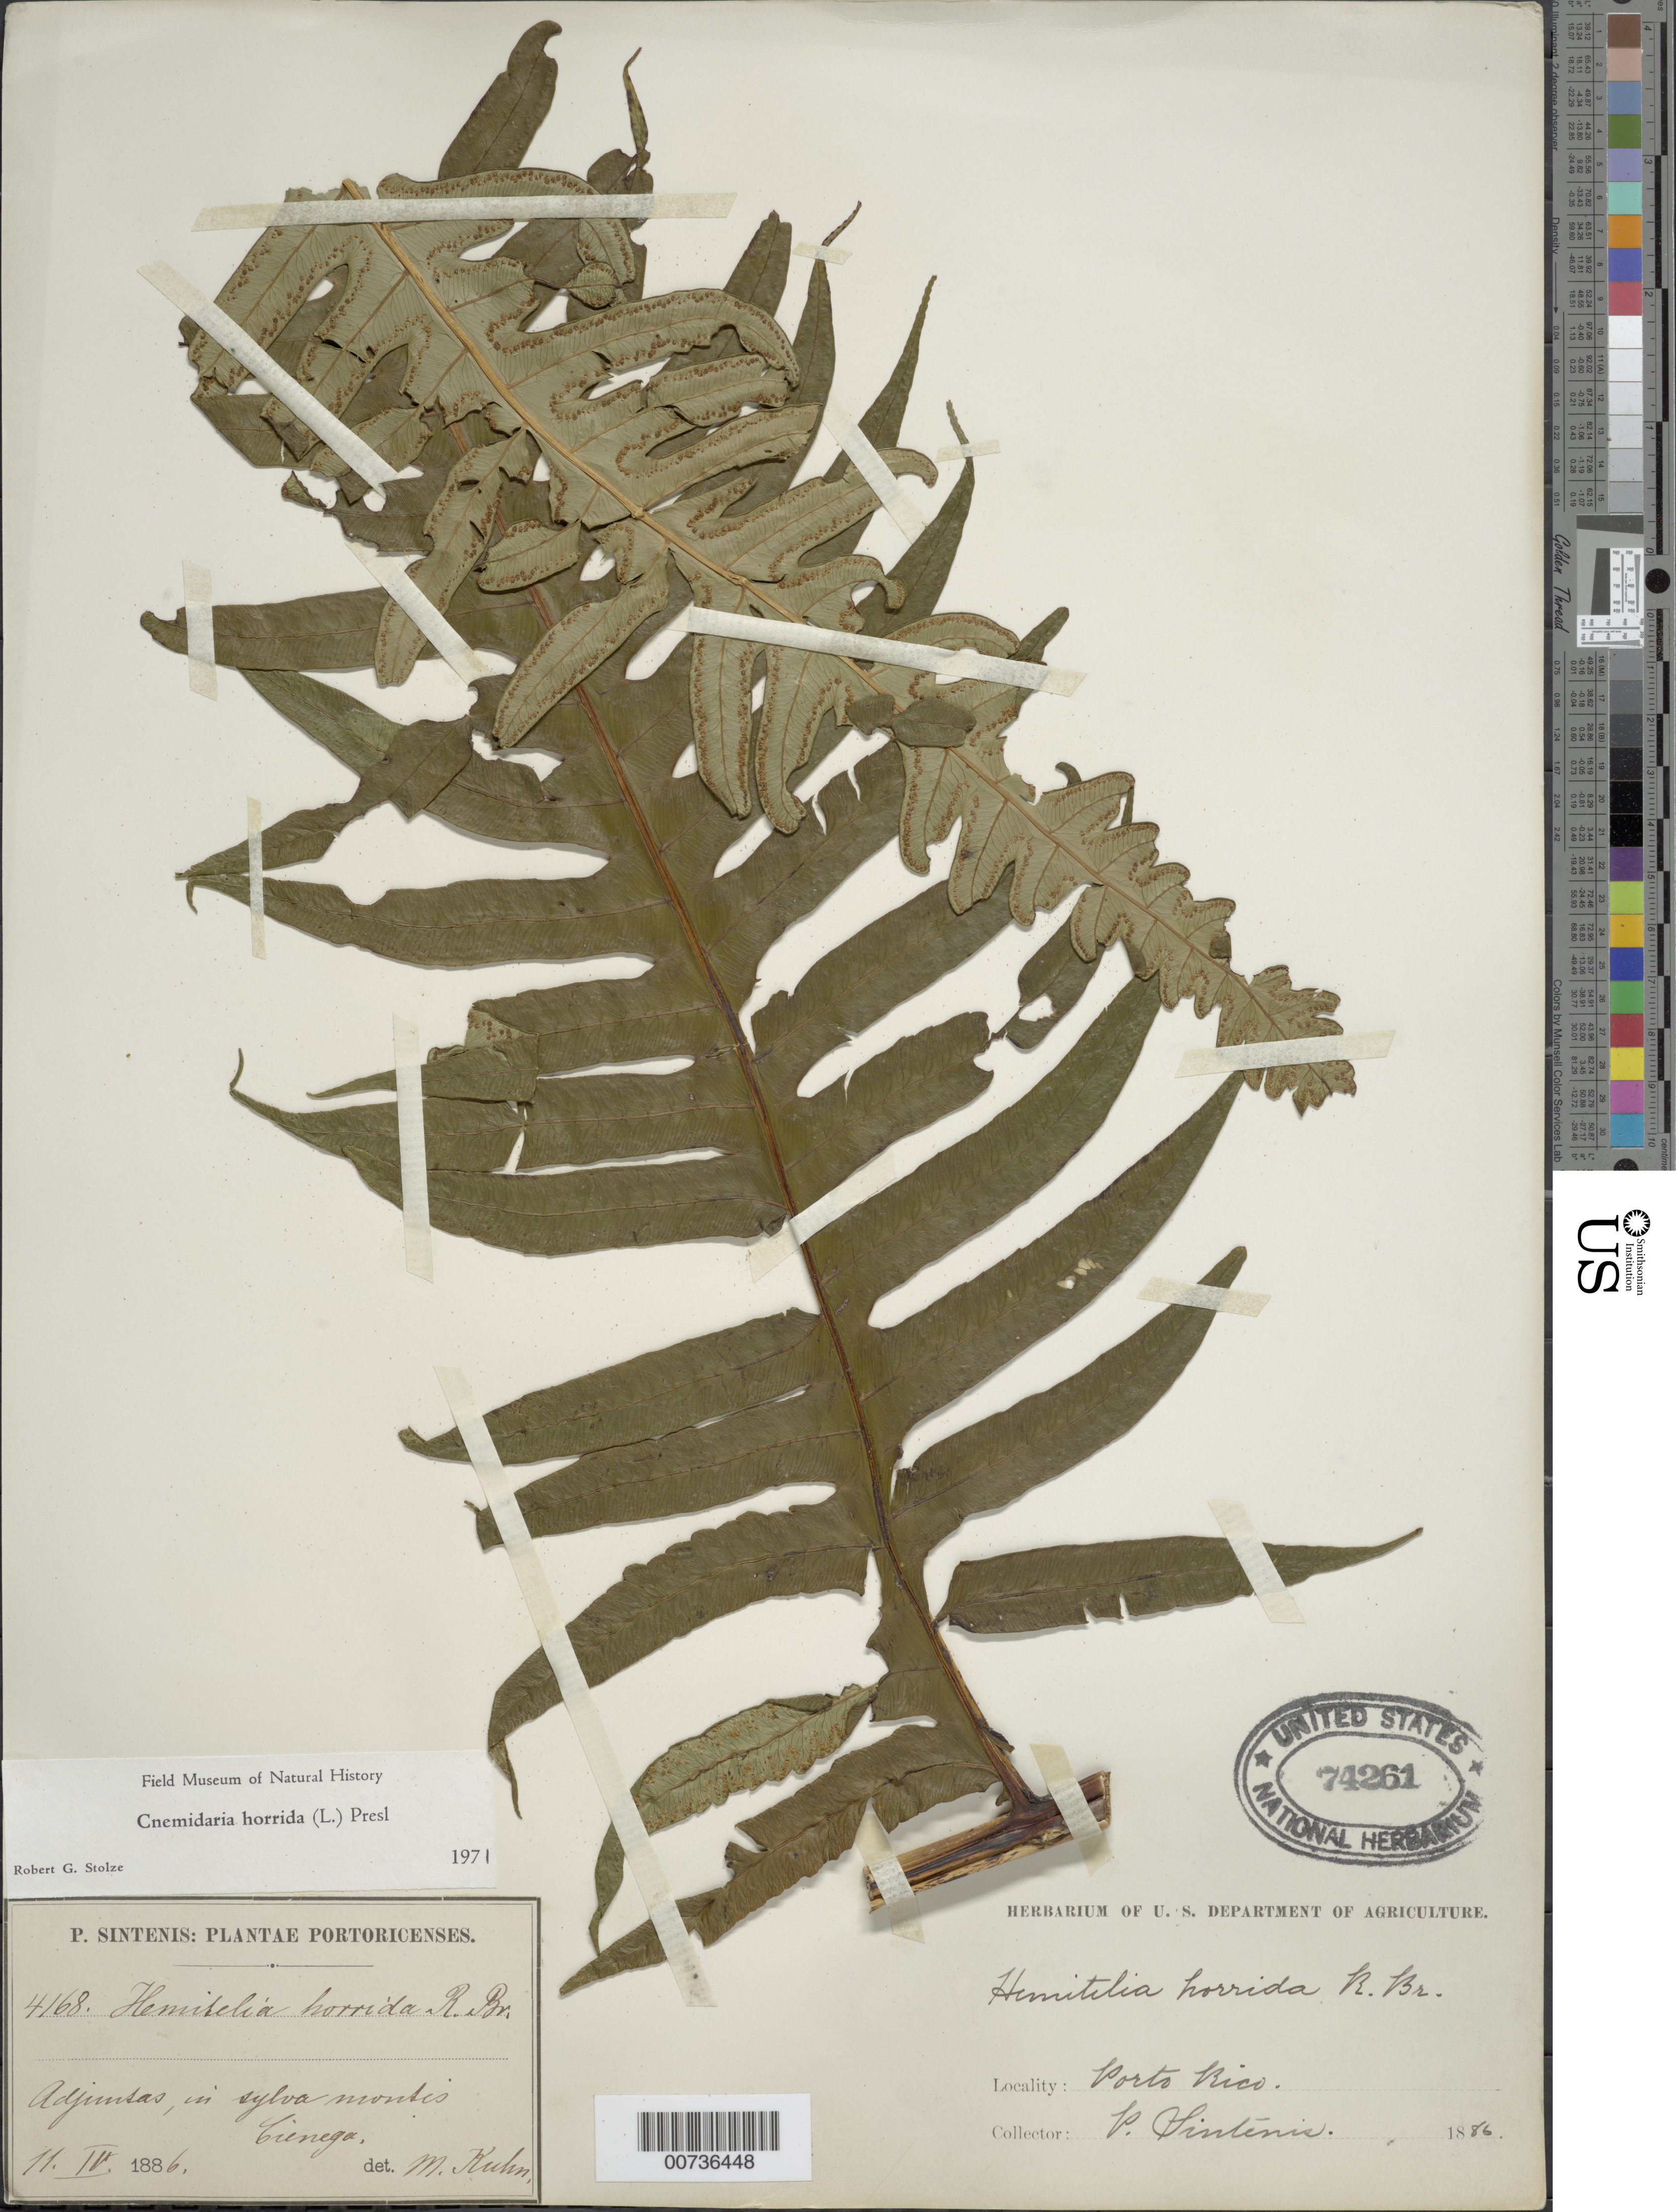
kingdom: Plantae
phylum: Tracheophyta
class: Polypodiopsida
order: Cyatheales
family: Cyatheaceae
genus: Cyathea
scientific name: Cyathea horrida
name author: (L.) Sm.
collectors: P. Sintenis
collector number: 4168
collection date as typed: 11 Apr 1886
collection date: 1886-04-11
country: Puerto Rico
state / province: Adjuntas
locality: Adjuntas, in silva montis, Cienega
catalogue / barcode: US 74261